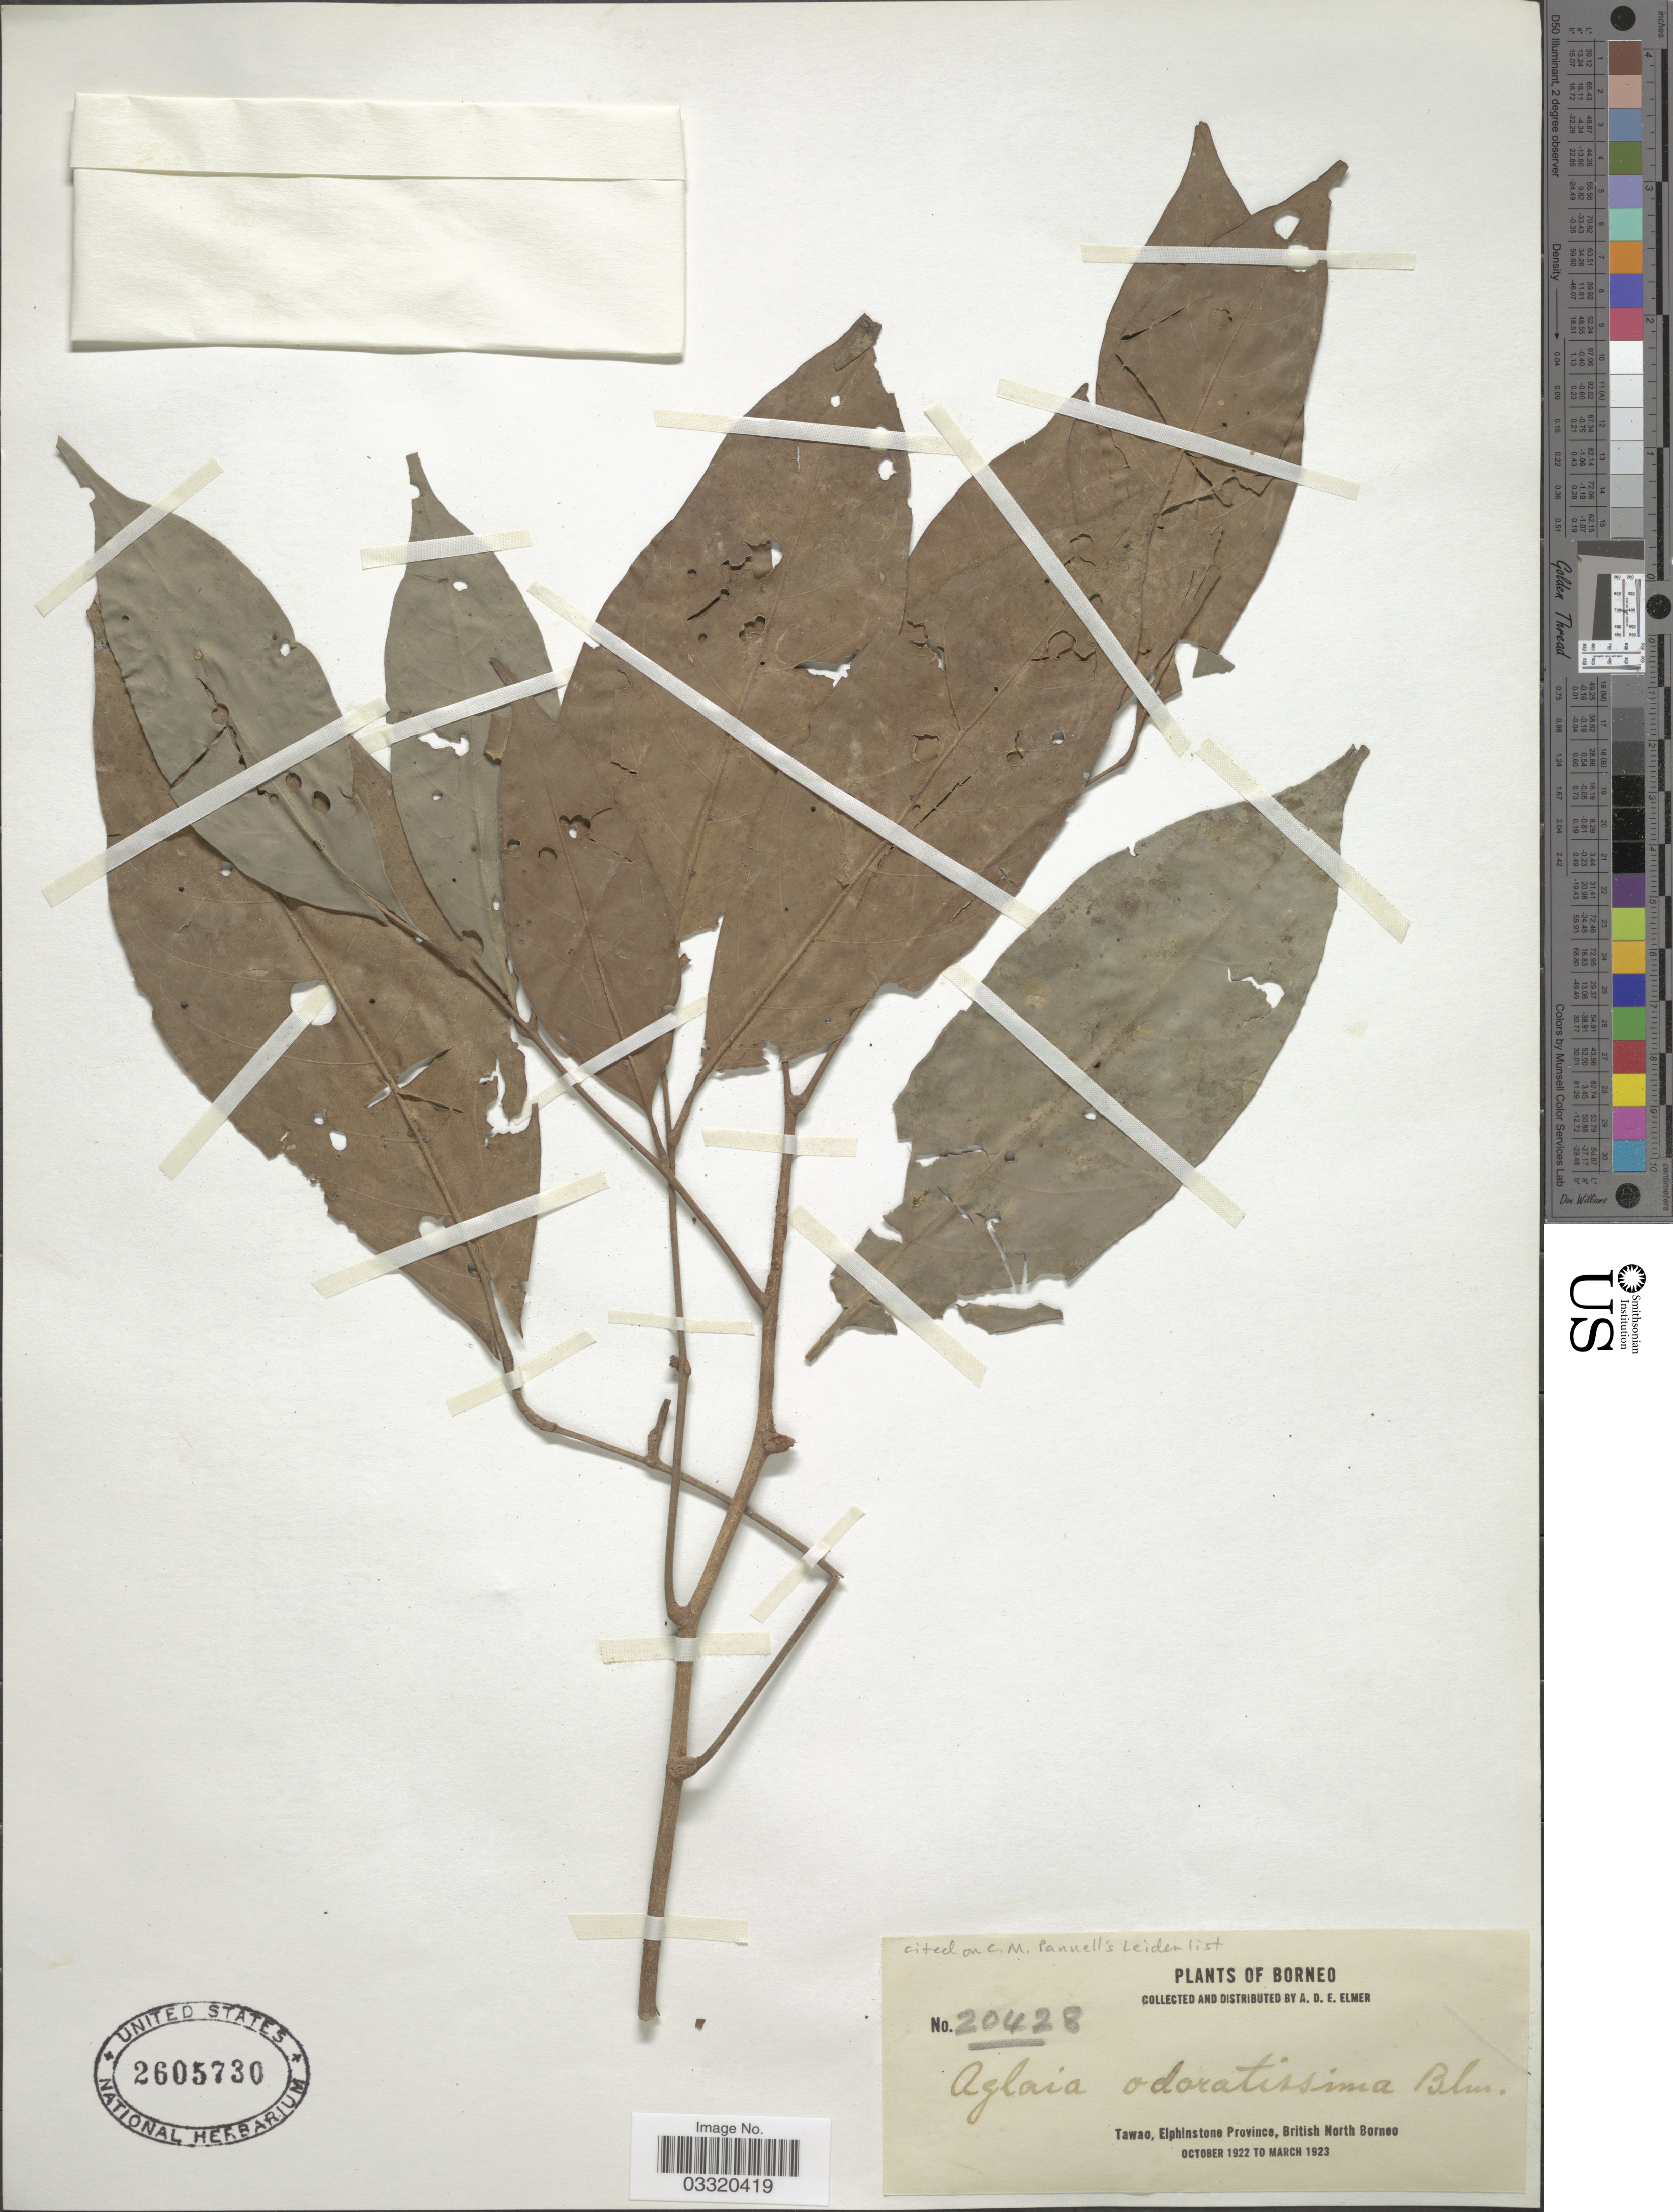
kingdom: Plantae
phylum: Tracheophyta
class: Magnoliopsida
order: Sapindales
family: Meliaceae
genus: Aglaia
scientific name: Aglaia odoratissima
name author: Blume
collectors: A. D. E. Elmer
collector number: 20428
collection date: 1922-10/1923-03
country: Malaysia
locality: Borneo. Tawao, Elphinstone Province, British North Borneo.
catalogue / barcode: US 2605730